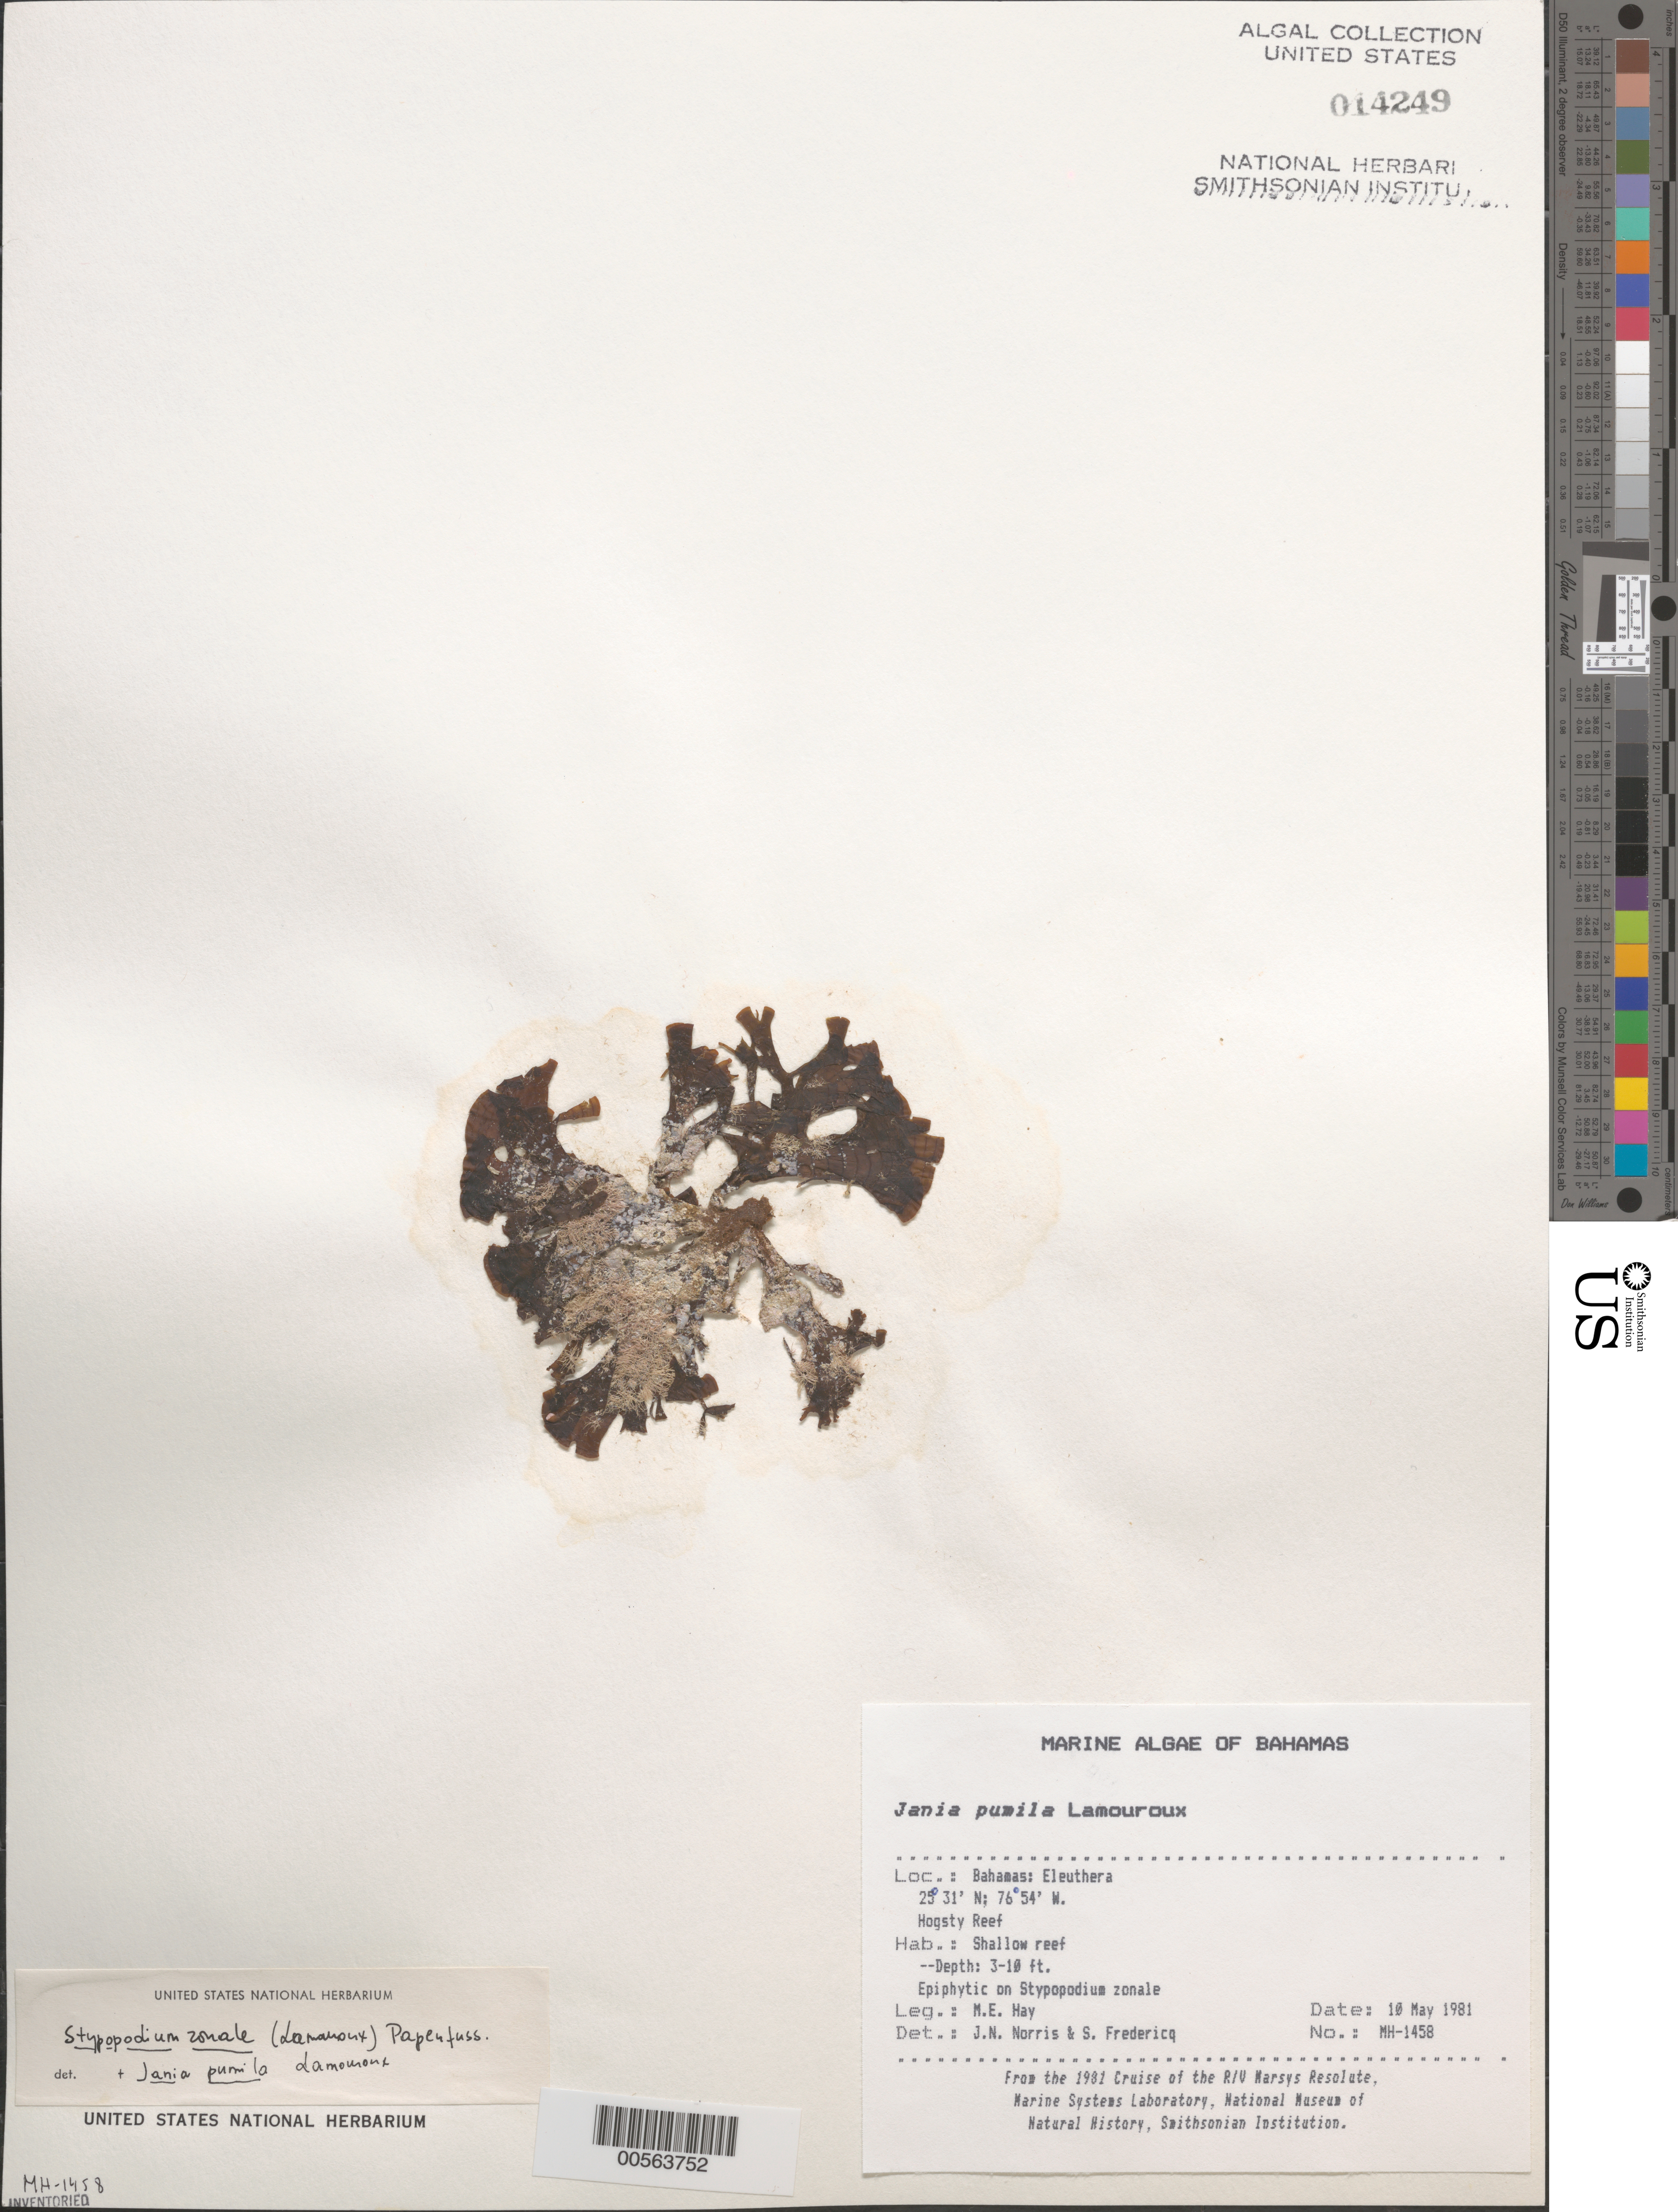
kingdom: Plantae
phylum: Rhodophyta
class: Florideophyceae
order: Corallinales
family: Corallinaceae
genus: Jania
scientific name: Jania pumila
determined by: Norris, J. N.; Fredericq, S.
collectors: M. E. Hay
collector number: MEH-1458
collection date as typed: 10 May 1981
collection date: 1981-05-10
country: Bahamas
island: Eleuthera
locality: Hogsty Reef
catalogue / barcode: US 14249